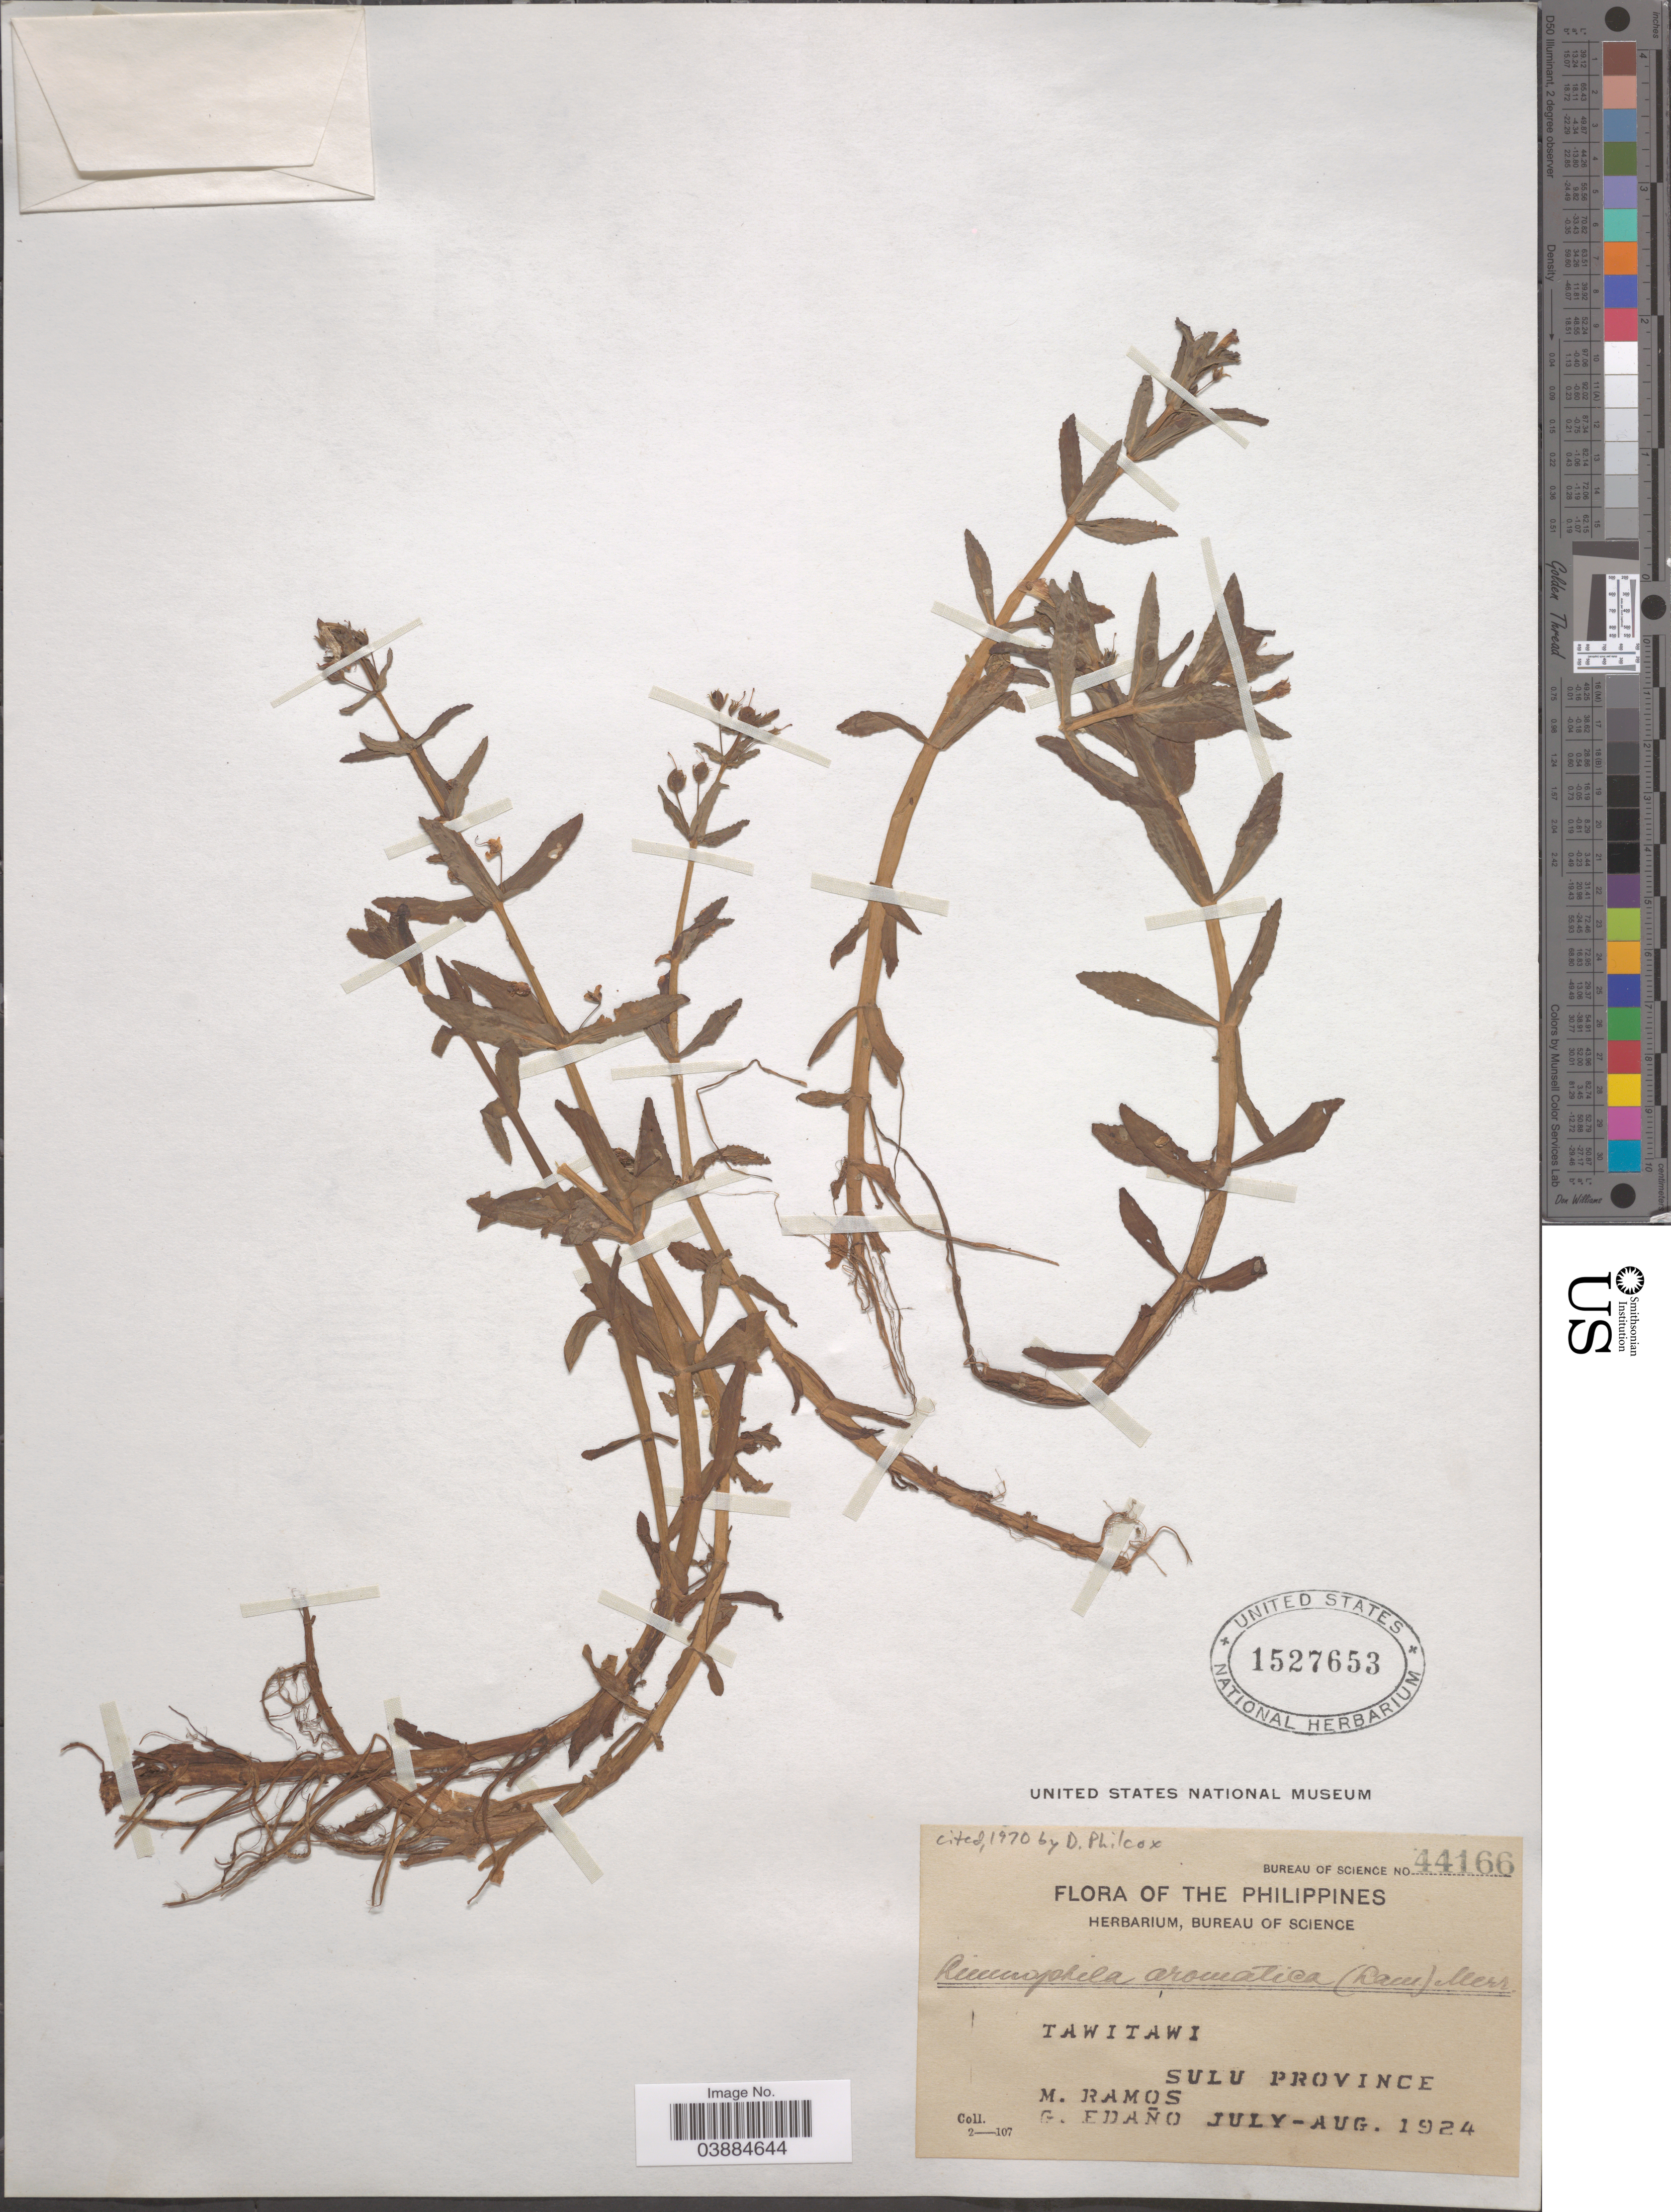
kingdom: Plantae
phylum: Tracheophyta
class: Magnoliopsida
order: Lamiales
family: Plantaginaceae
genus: Limnophila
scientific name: Limnophila aromatica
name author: (Lam.) Merr.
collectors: M. Ramos & G. Edaño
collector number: Bureau of Science 44166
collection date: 1924-07/1924-08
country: Philippines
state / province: Muslim Mindanao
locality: Tawitawi. Sulu Province.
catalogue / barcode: US 1527653